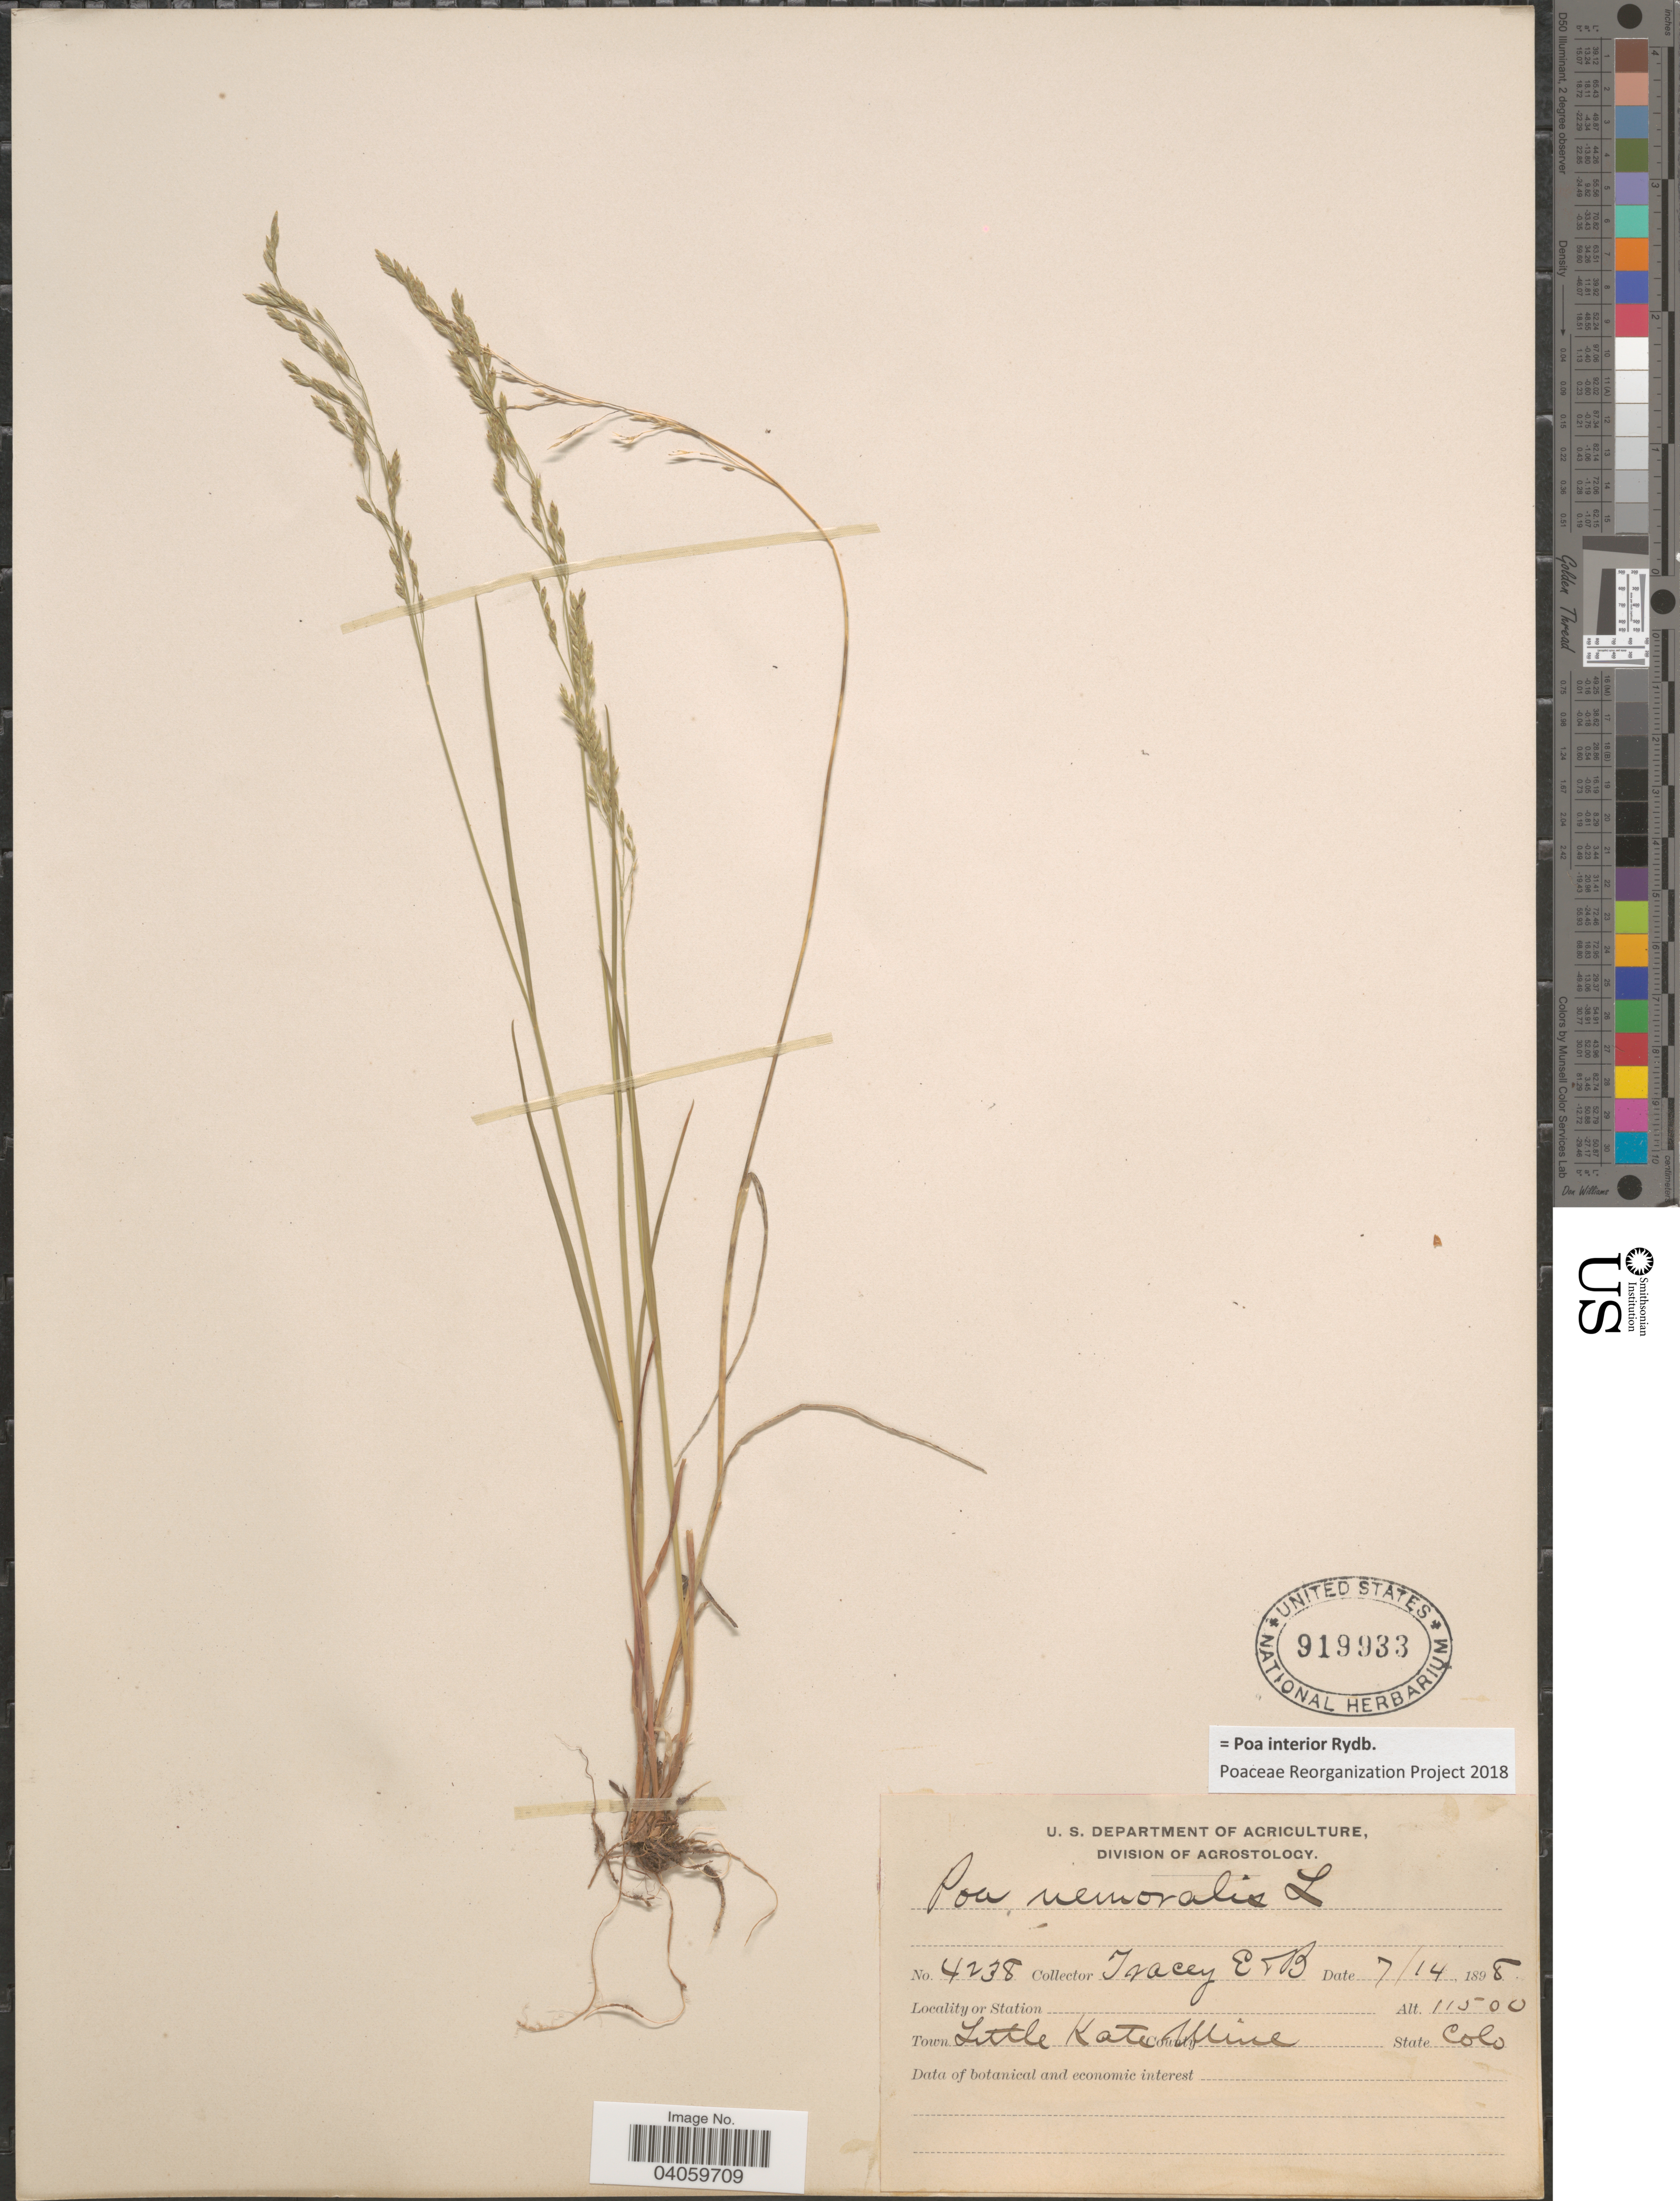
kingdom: Plantae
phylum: Tracheophyta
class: Liliopsida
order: Poales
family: Poaceae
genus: Poa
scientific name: Poa interior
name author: Rydb.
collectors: E. Tracey & B. Tracey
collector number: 4238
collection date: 1898-07-14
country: United States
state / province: Colorado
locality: Town Little Kate Mine.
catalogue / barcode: US 919933